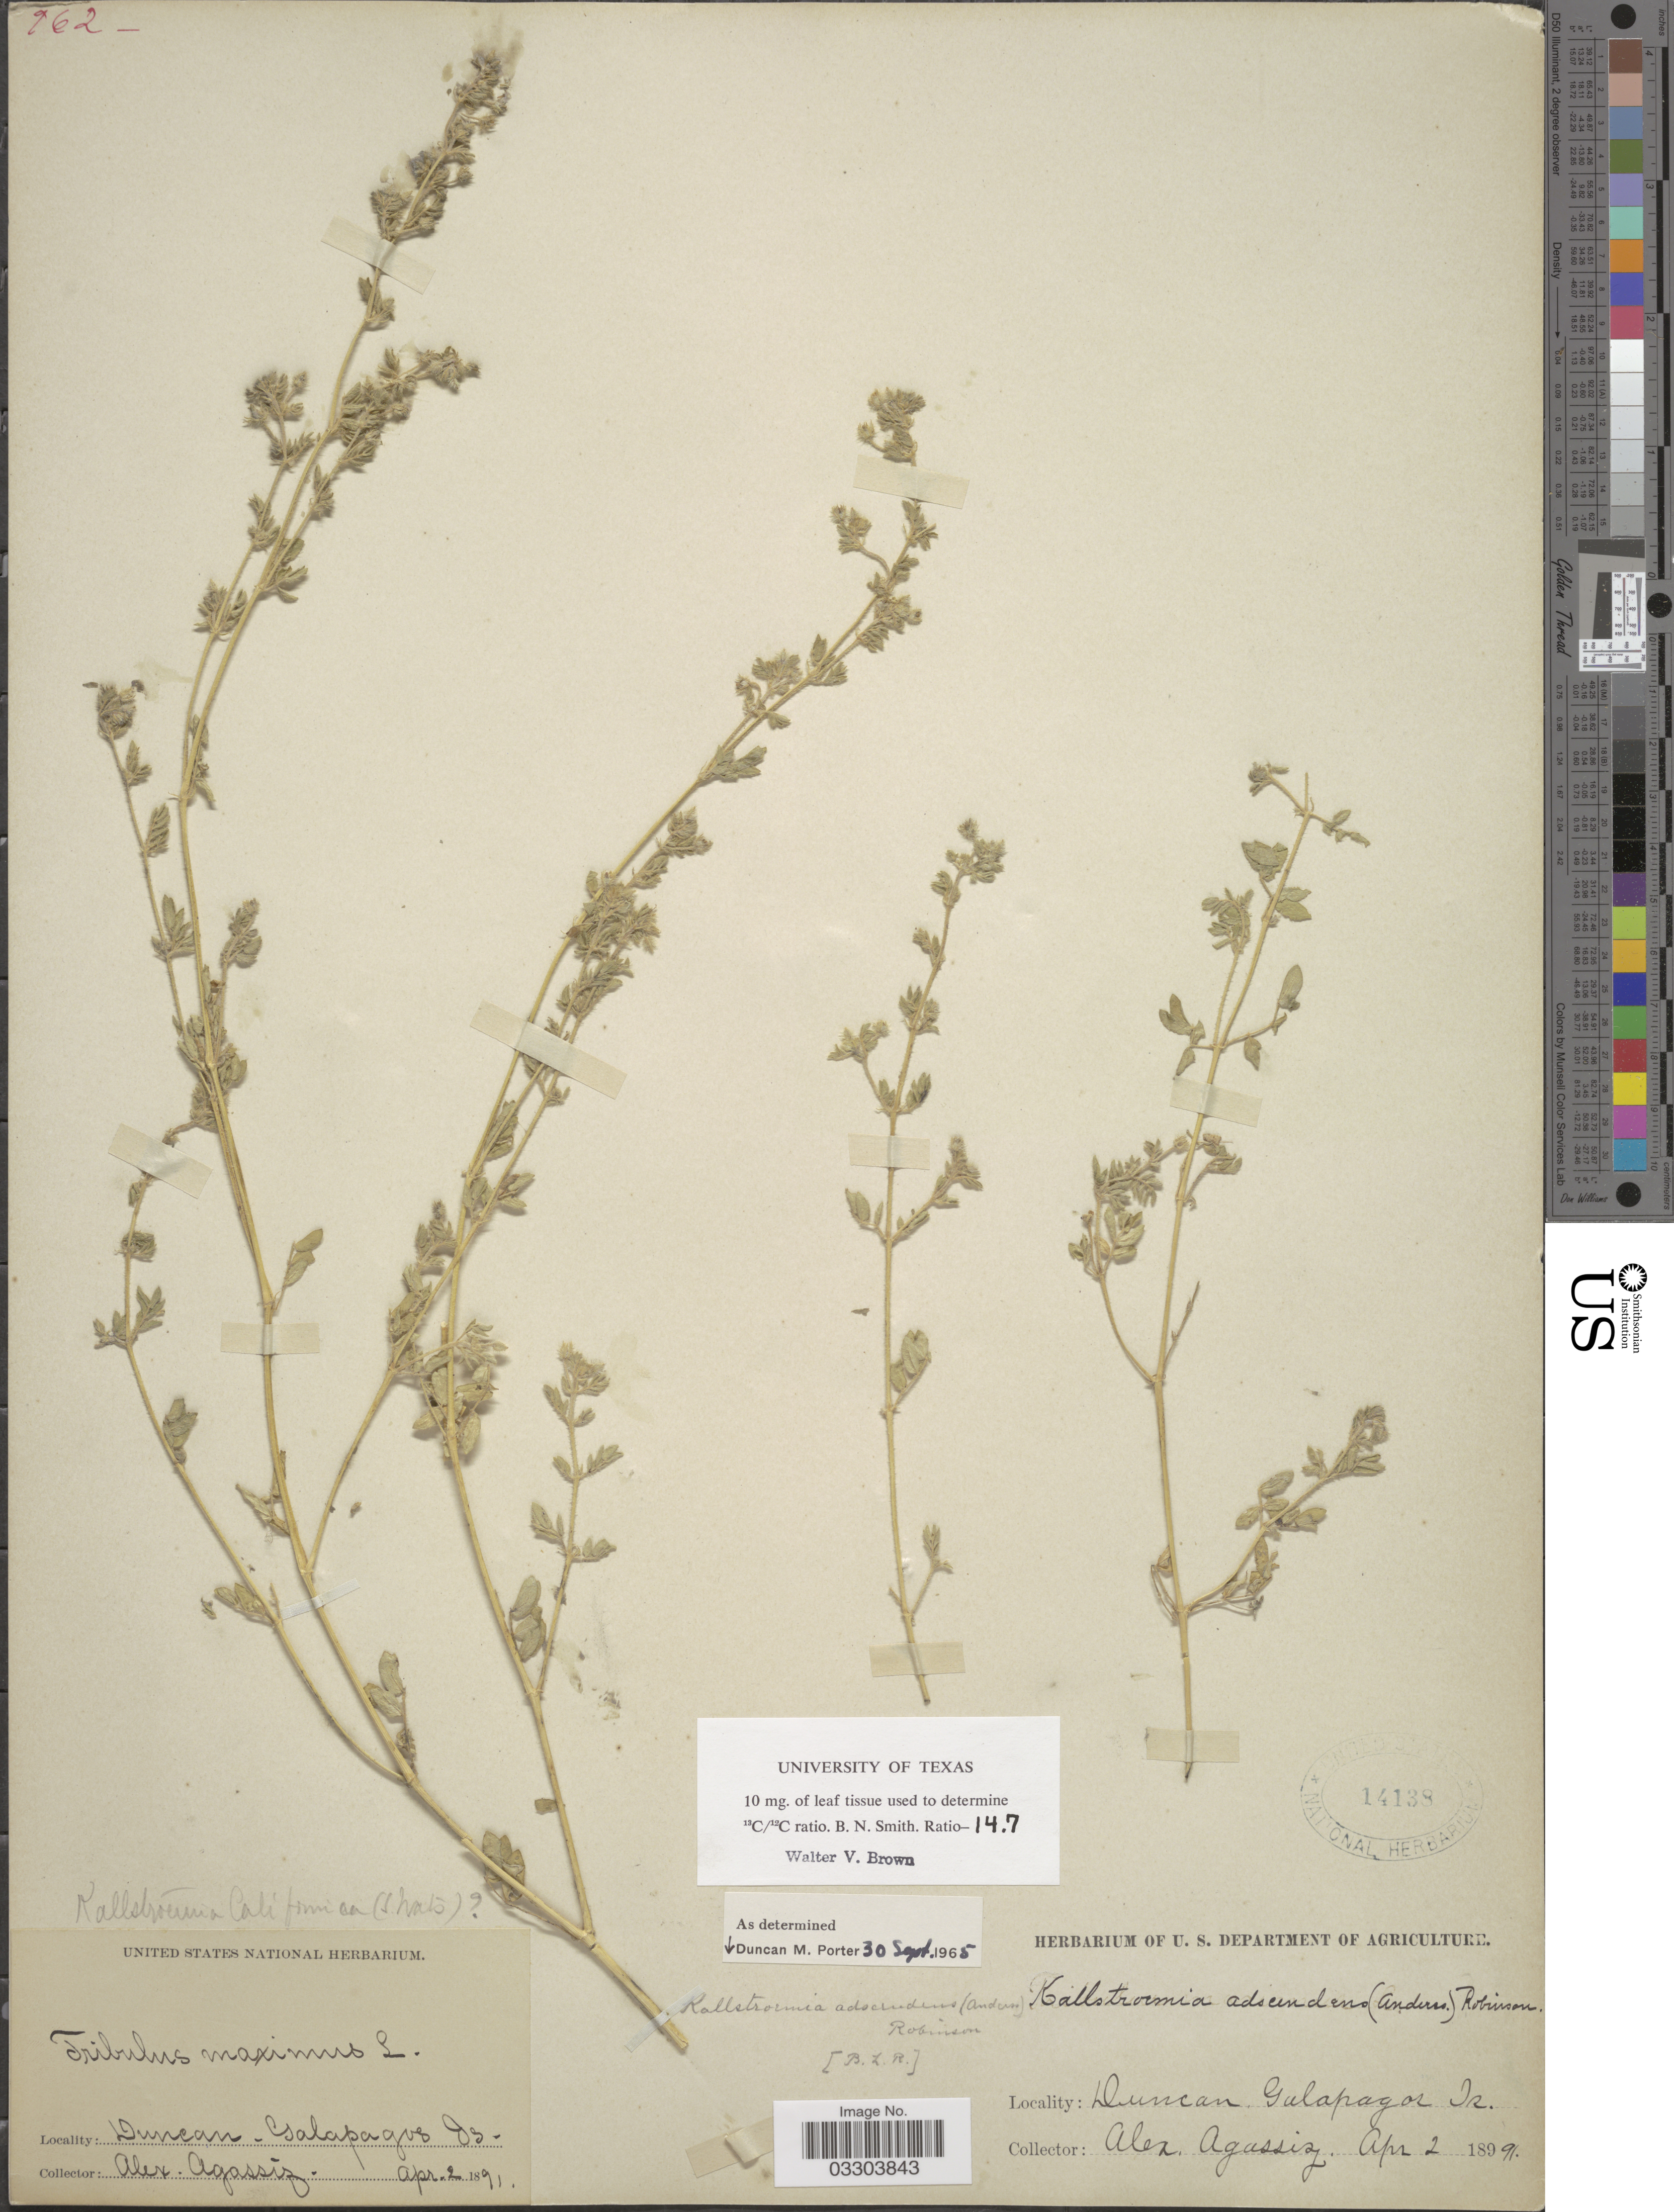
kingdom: Plantae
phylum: Tracheophyta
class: Magnoliopsida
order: Zygophyllales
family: Zygophyllaceae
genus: Kallstroemia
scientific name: Kallstroemia adscendens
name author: B.L. Rob.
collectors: A. E. Agassiz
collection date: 1891-04-02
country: Ecuador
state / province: Colón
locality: Duncan-Galapagos Is.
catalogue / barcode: US 14138